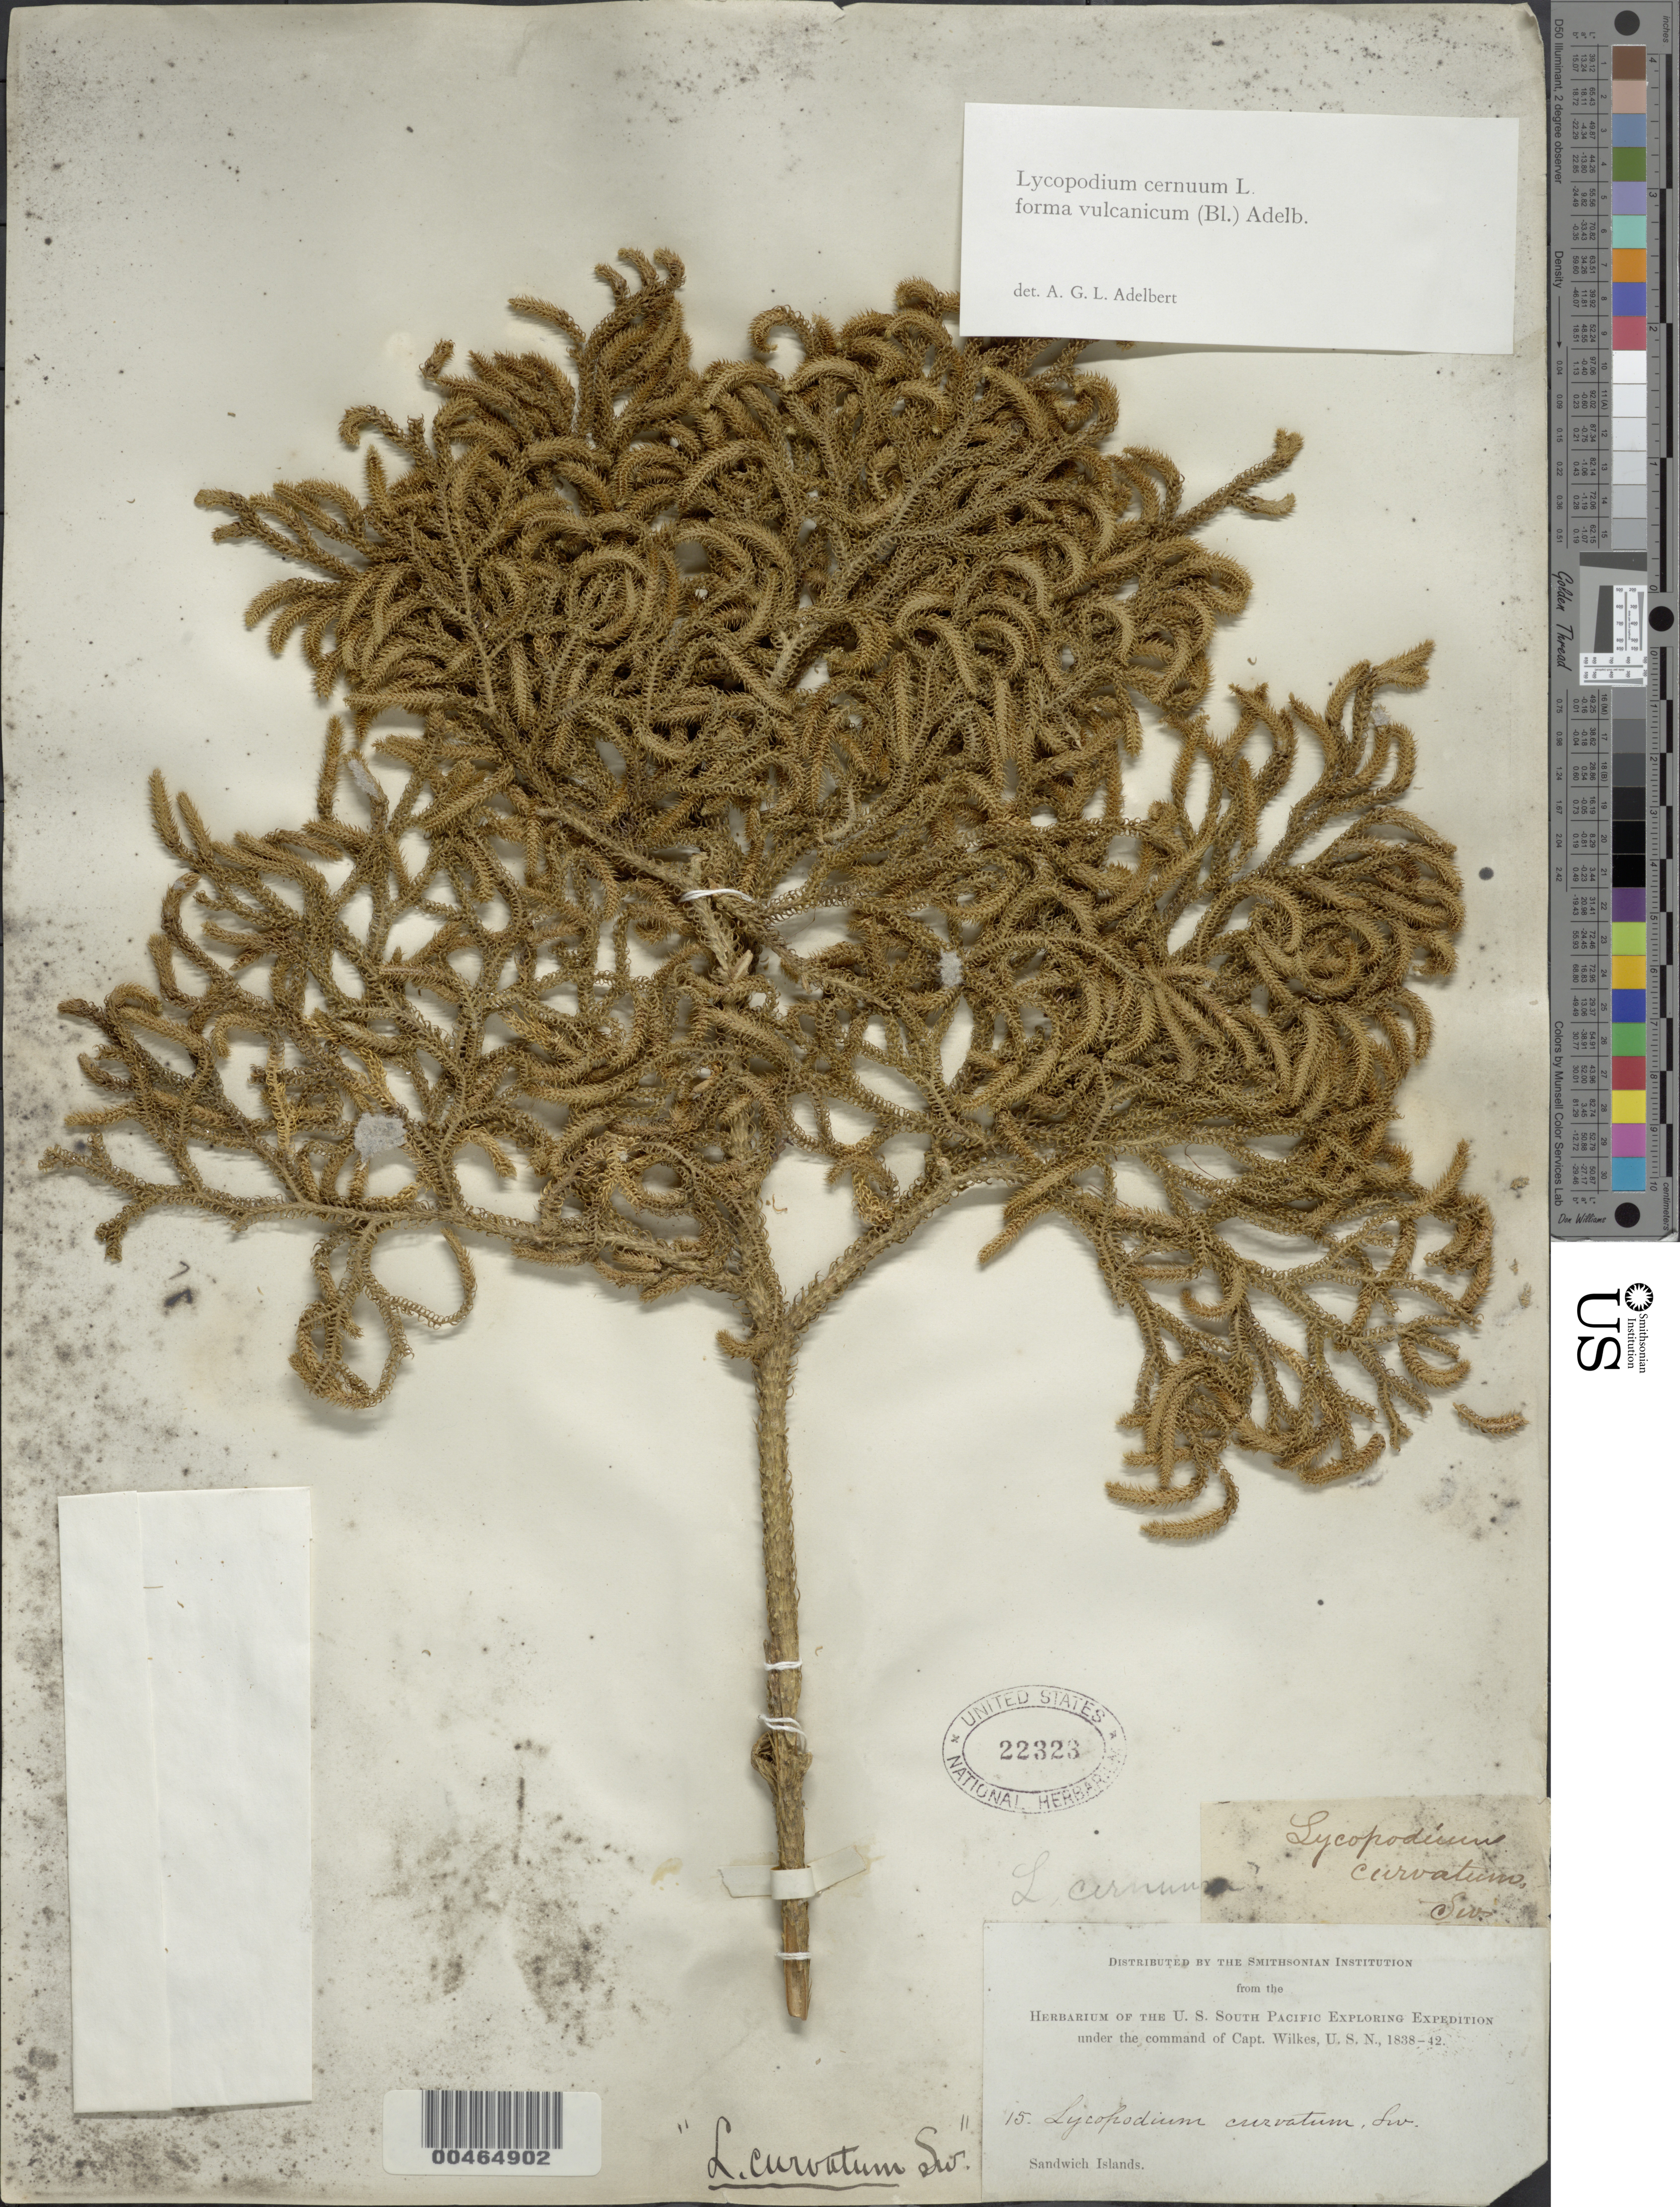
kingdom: Plantae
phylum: Tracheophyta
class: Lycopodiopsida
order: Lycopodiales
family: Lycopodiaceae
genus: Palhinhaea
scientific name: Palhinhaea cernua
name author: (L.) Vasc. & Franco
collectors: Wilkes Explor. Exped.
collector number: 15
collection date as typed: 1838 to -- --- 1842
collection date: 1838/1842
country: United States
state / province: Hawaii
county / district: Hawaii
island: Hawaii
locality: Sandwich Islands, Hawaii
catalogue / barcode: US 22323